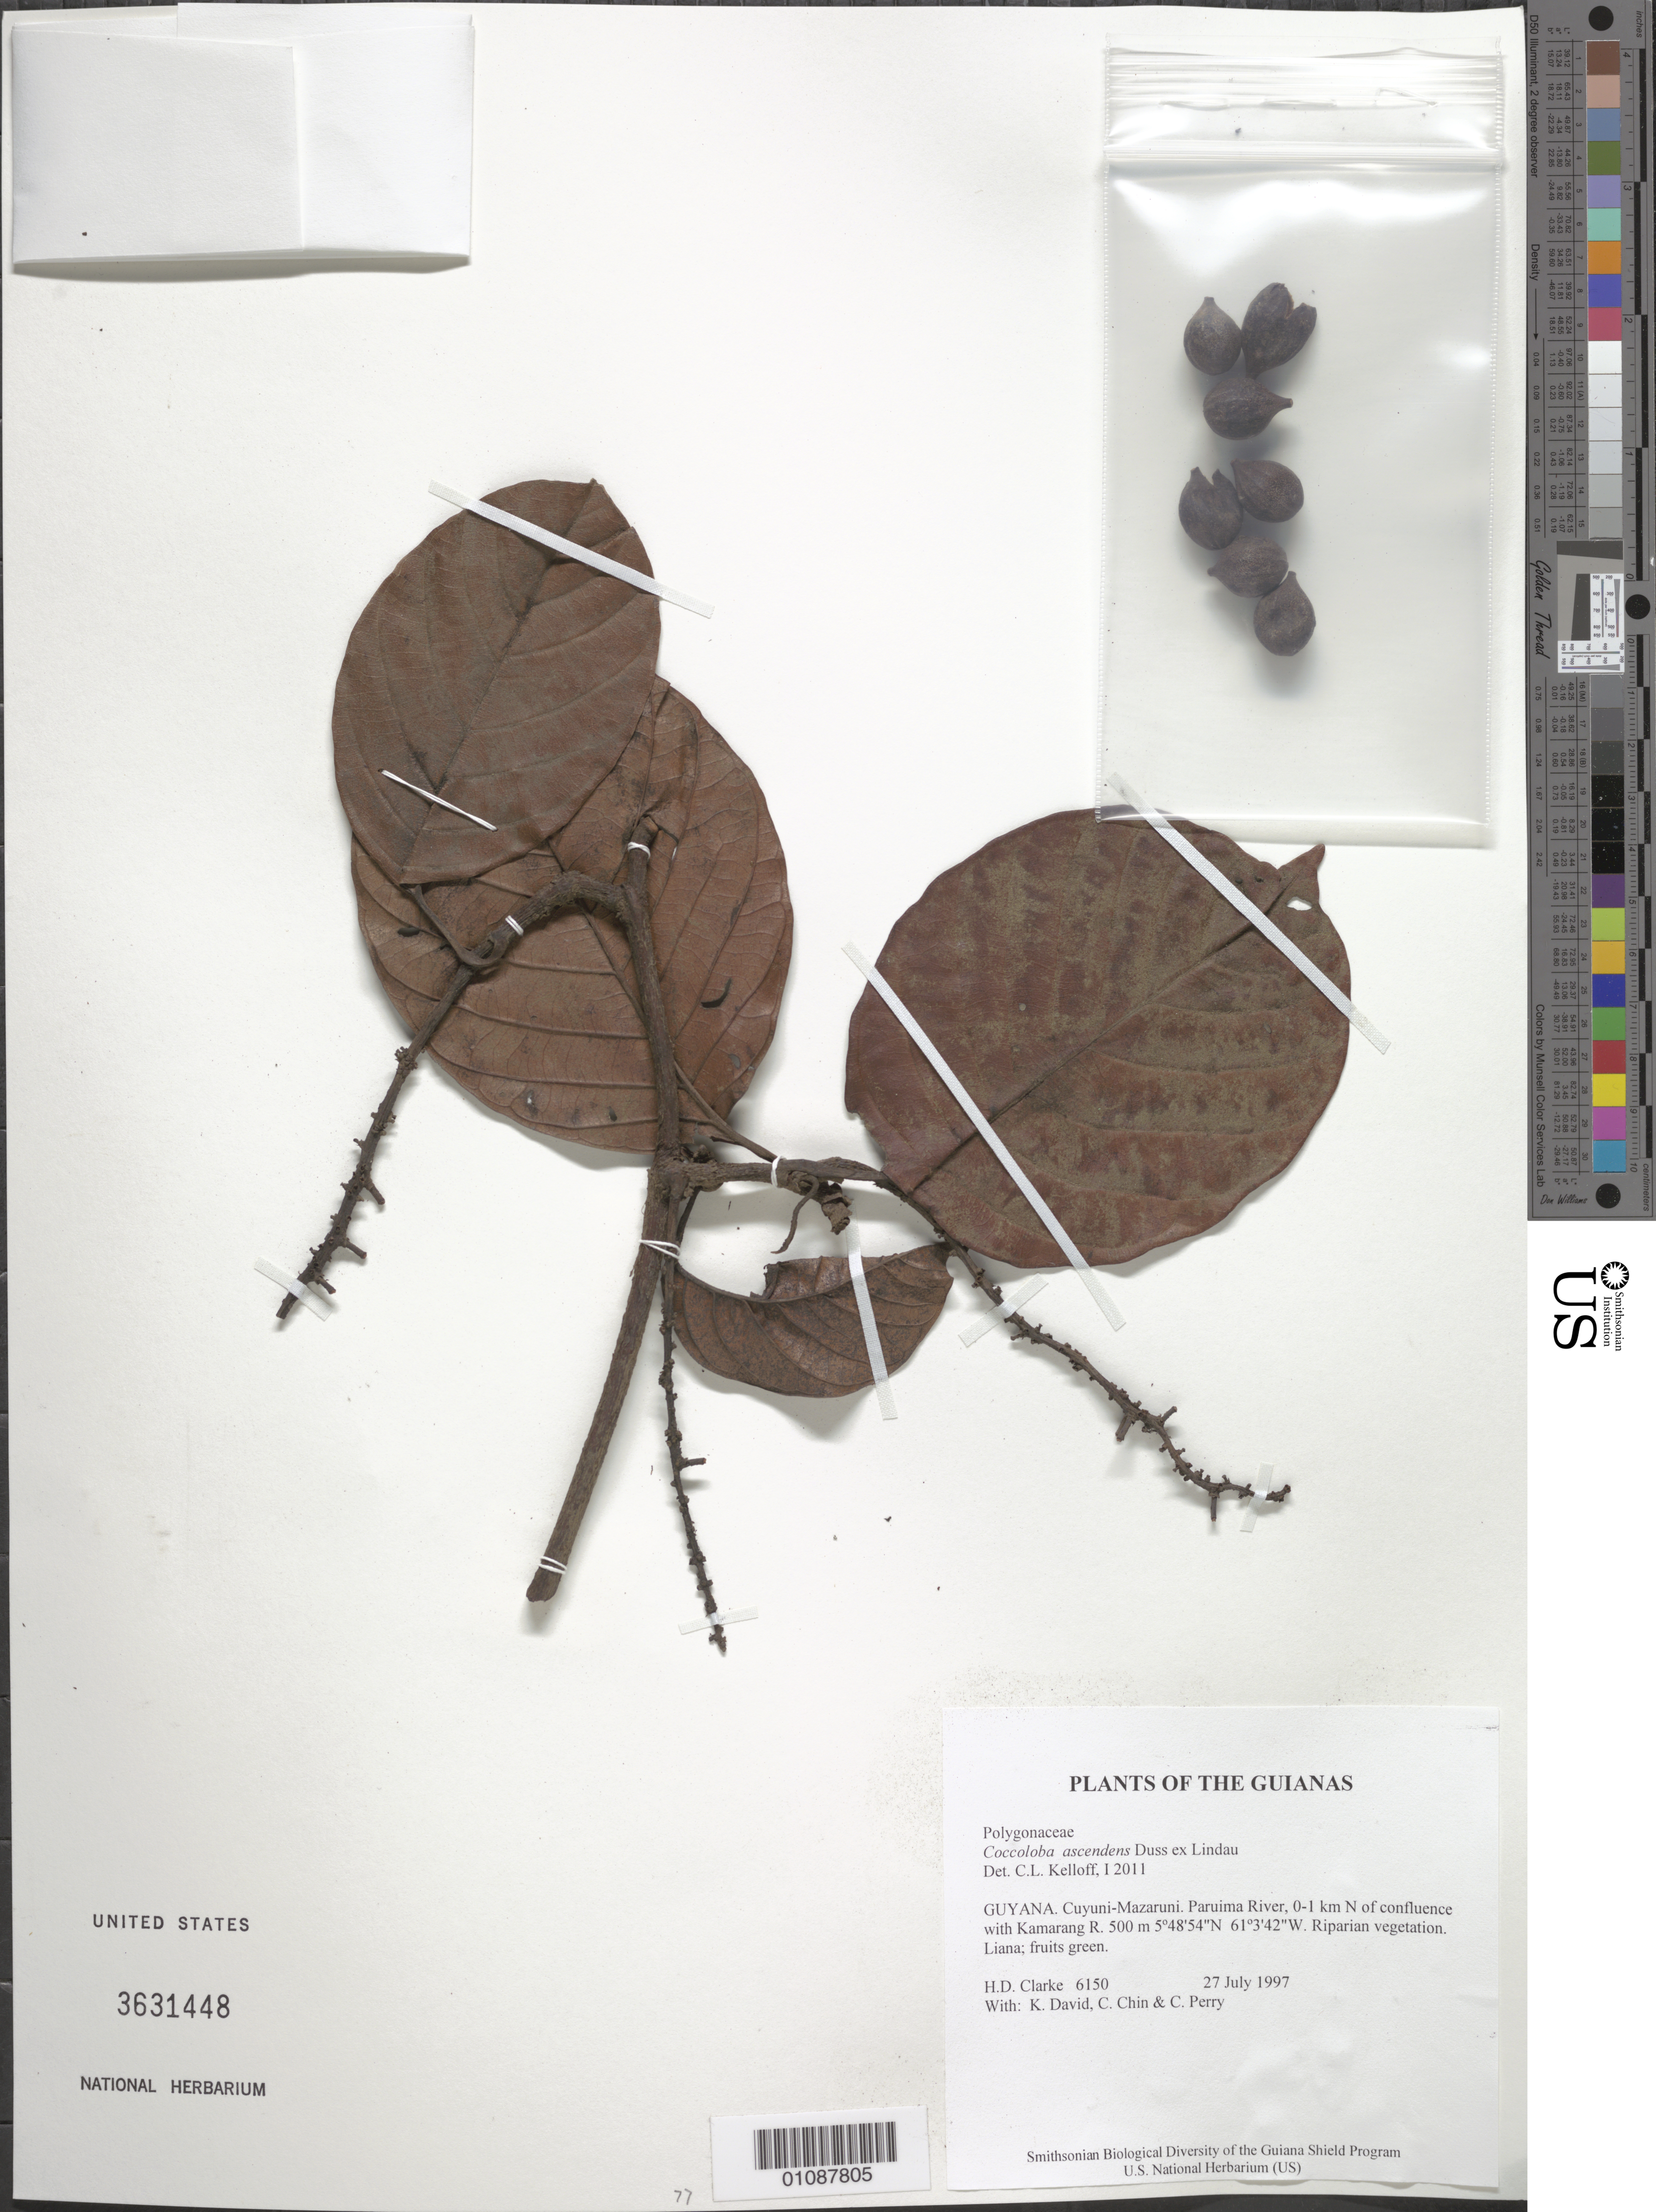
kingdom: Plantae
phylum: Tracheophyta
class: Magnoliopsida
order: Caryophyllales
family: Polygonaceae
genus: Coccoloba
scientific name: Coccoloba ascendens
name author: Duss ex Lindau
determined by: Kelloff, Carol L., (US), Smithsonian Institution - National Museum of Natural History (UNITED STATES)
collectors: H. D. Clarke, K. David, C. Chin & C. Perry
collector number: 6150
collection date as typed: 27 July 1997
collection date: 1997-07-27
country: Guyana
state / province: Cuyuni-Mazaruni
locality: Paruima River, 0-1 km N of confluence with Kamarang R.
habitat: Riparian vegetation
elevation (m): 500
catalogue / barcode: US 3631448